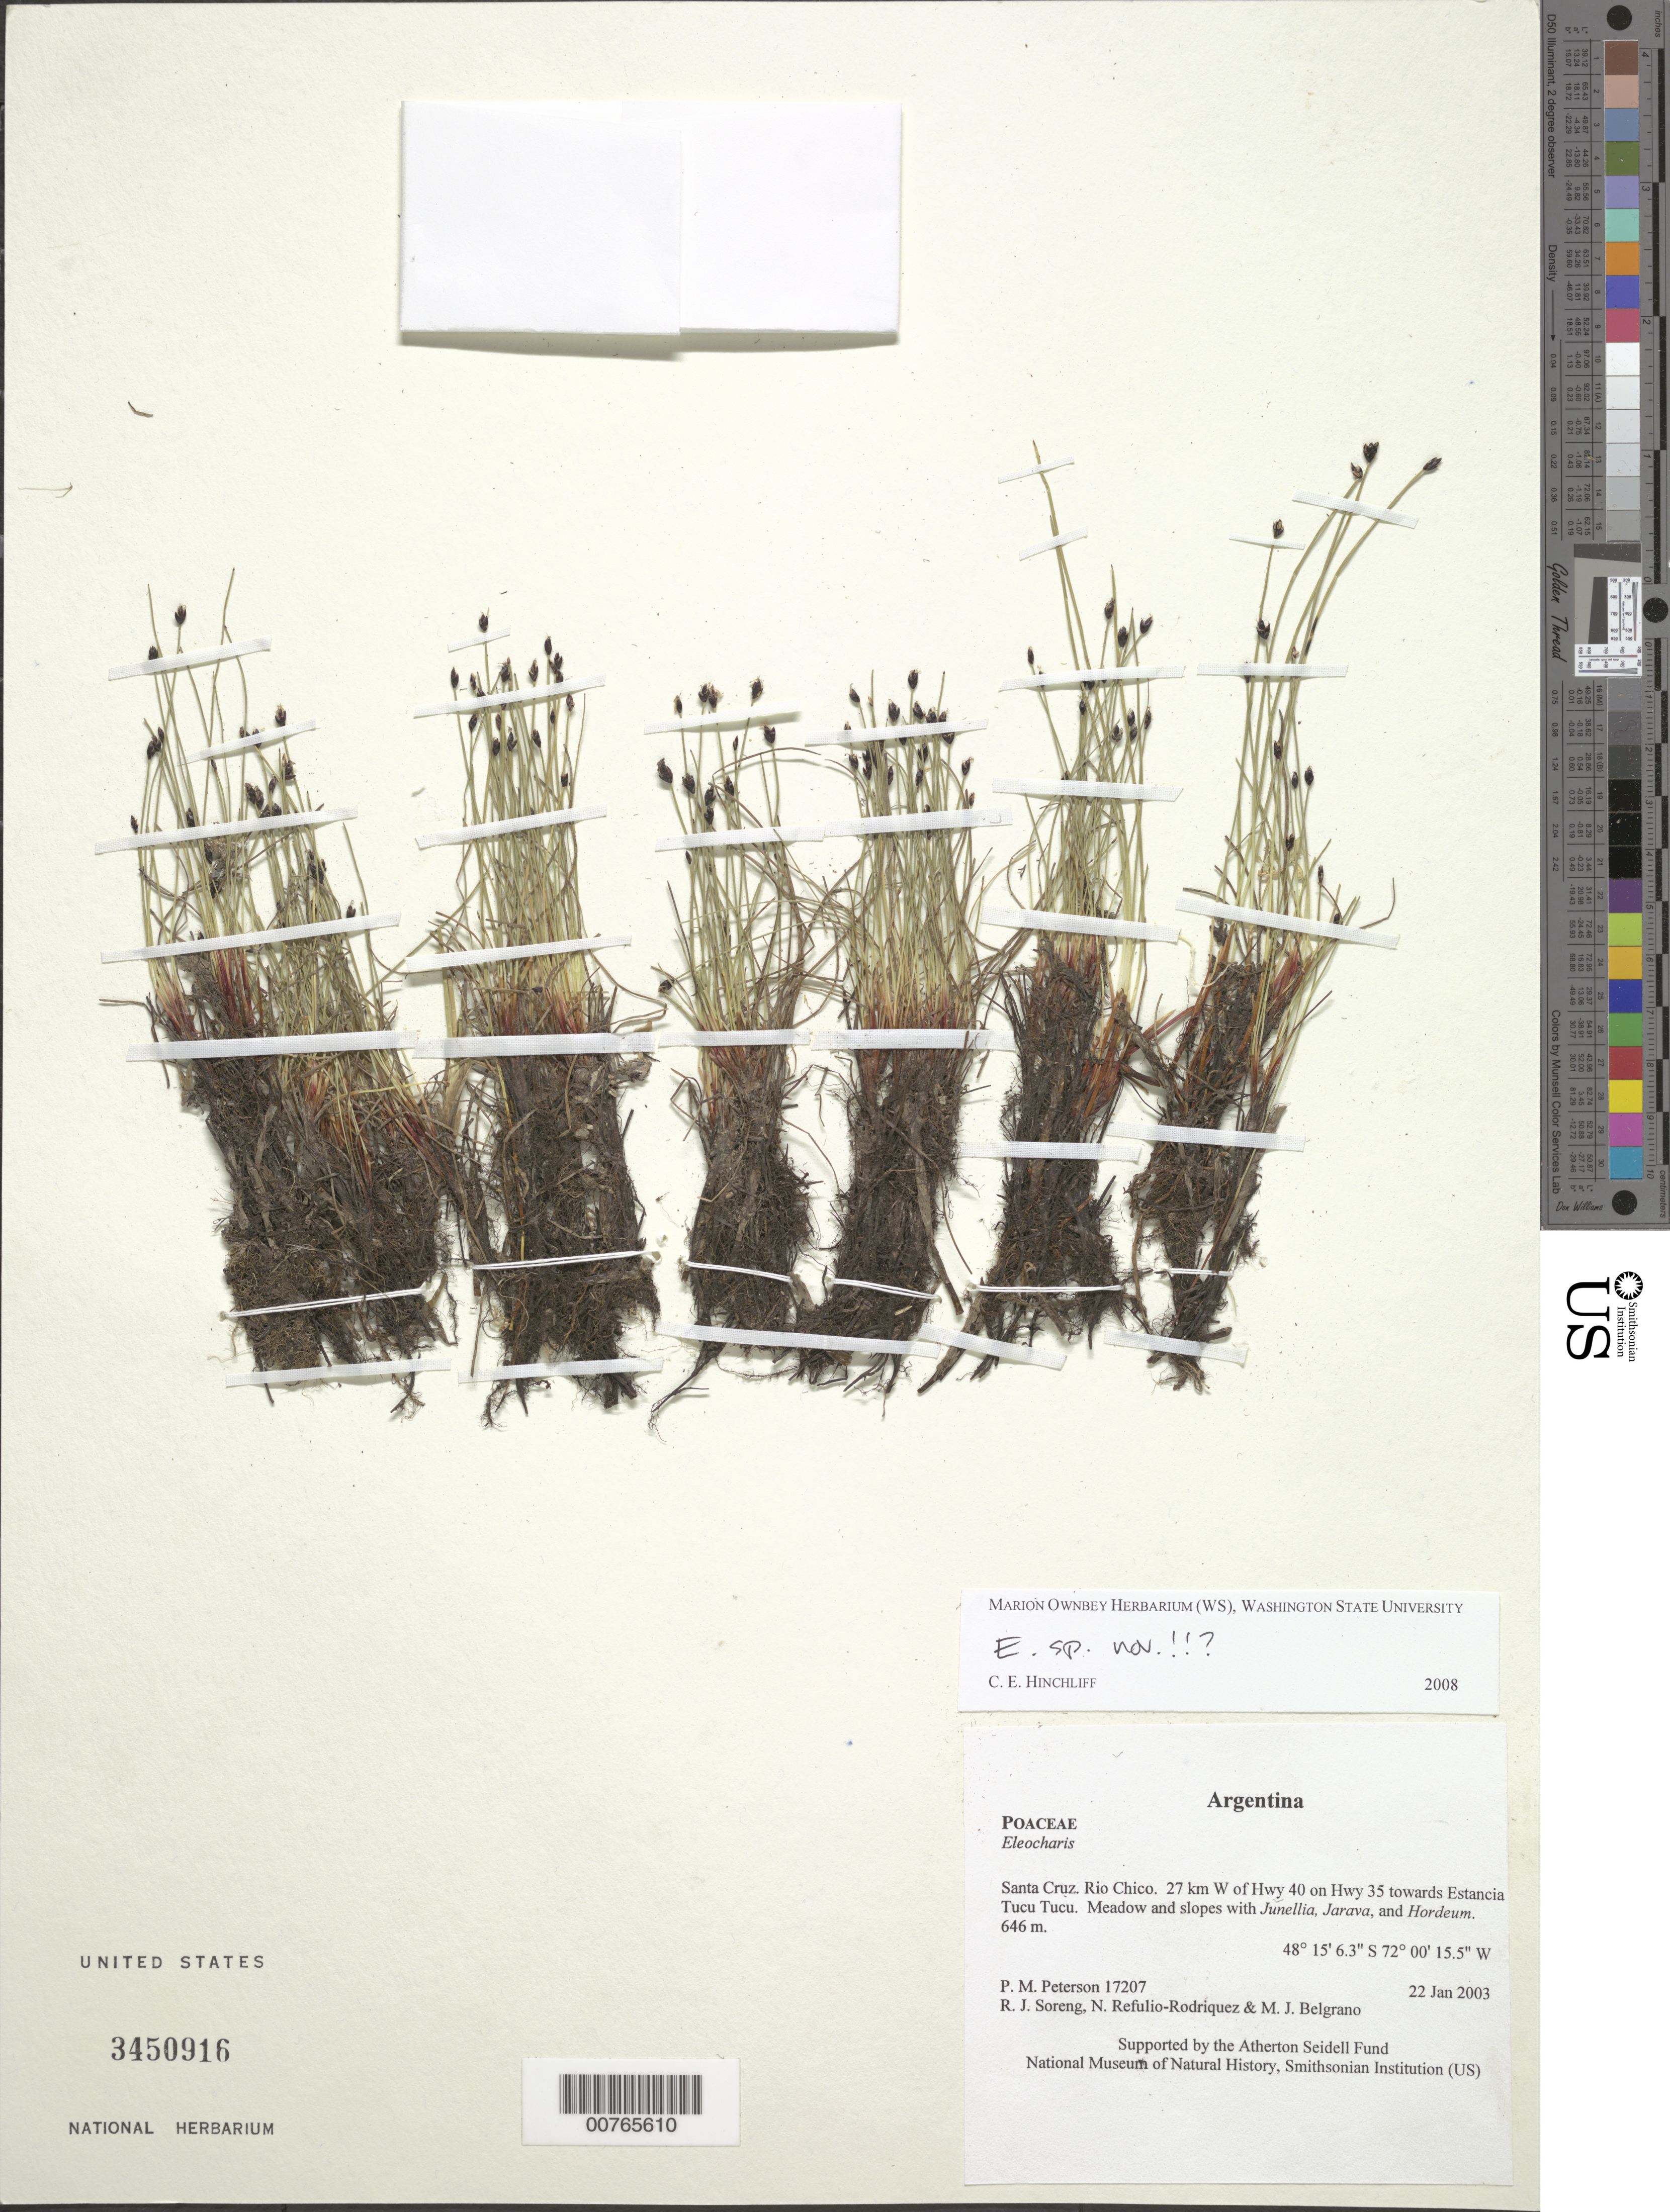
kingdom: Plantae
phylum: Tracheophyta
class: Liliopsida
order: Poales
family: Cyperaceae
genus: Eleocharis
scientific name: Eleocharis sp.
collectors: P. M. Peterson, R. J. Soreng, N. Refulio-Rodríguez & M. Belgrano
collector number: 17207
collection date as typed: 22 Jan 2003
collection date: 2003-01-22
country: Argentina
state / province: Santa Cruz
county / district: Rio Chico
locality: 27 km W of Hwy 40 on Hwy 35 towards Estancia Tucu Tucu. Meadow and slopes with Junellia, Jarava, and Hordeum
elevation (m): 646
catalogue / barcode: US 3450916